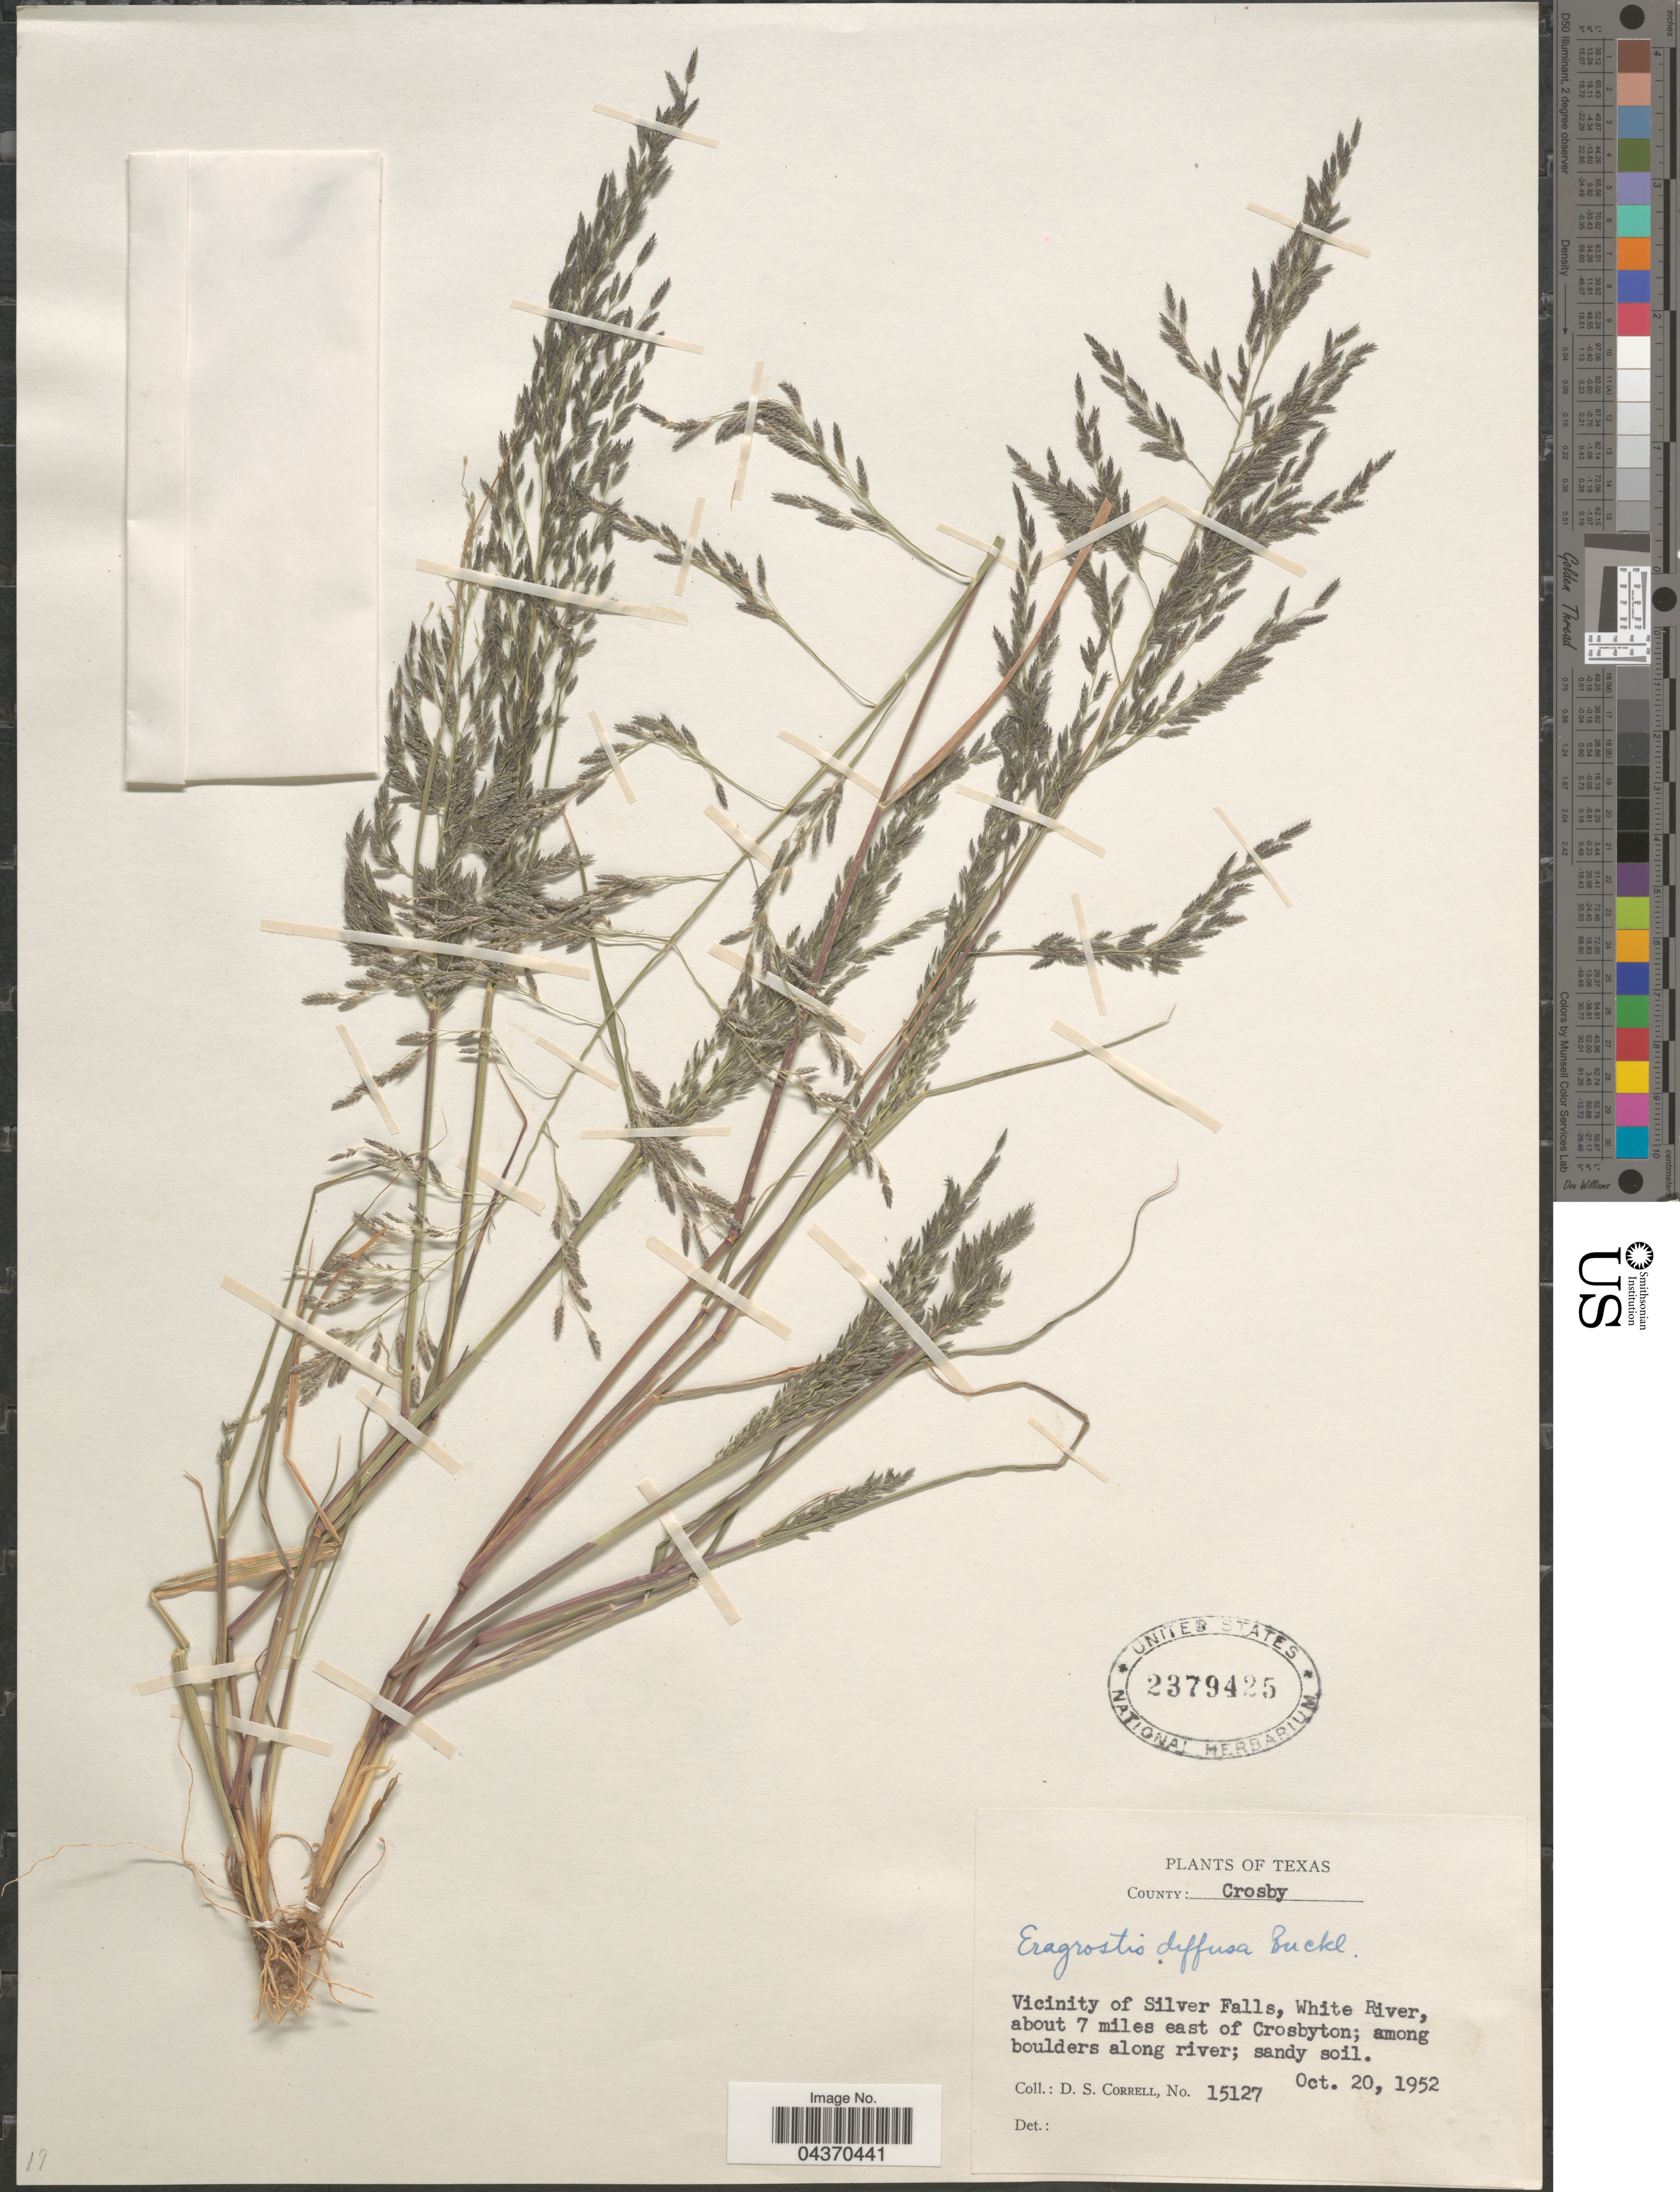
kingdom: Plantae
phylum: Tracheophyta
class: Liliopsida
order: Poales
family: Poaceae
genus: Eragrostis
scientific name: Eragrostis pectinacea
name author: (Michx.) Nees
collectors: D. S. Correll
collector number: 15127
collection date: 1952-10-20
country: United States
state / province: Texas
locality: County: Crosby. Vicinity of Silver Falls, White River, about 7 miles east of Crosbyton; among boulders along river; sandy soil.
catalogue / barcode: US 2379425